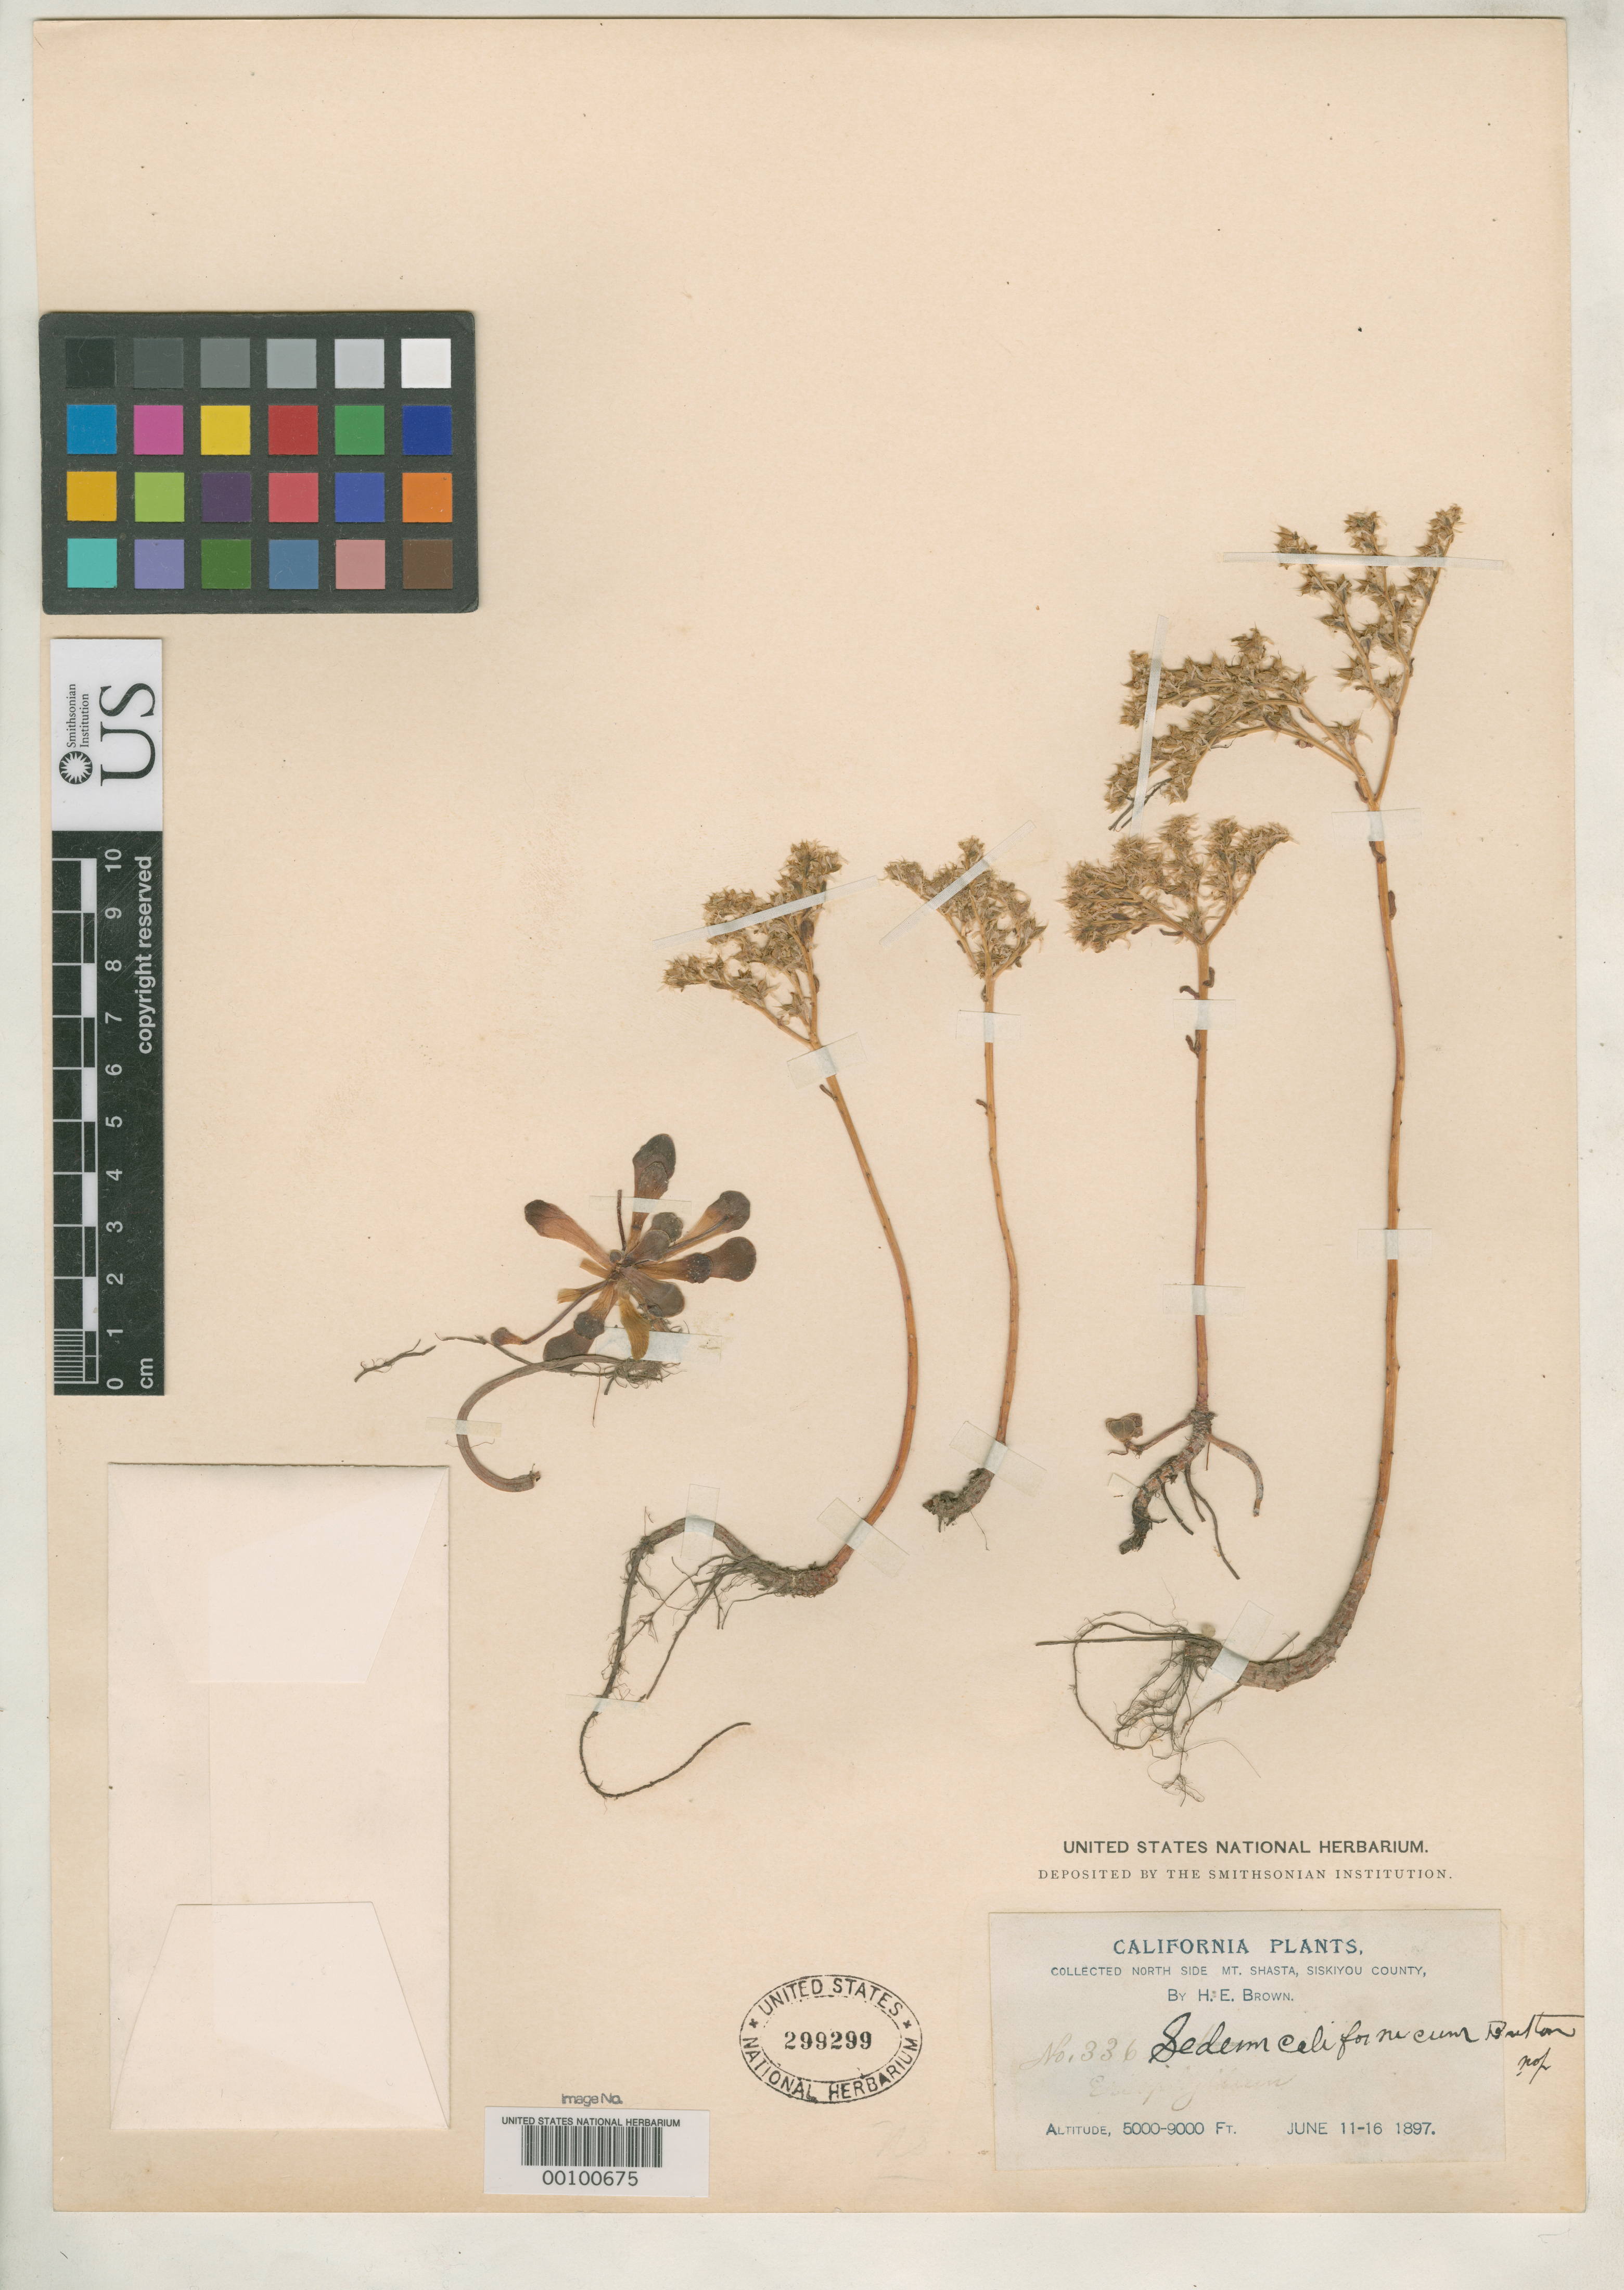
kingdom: Plantae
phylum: Tracheophyta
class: Magnoliopsida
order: Saxifragales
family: Crassulaceae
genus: Sedum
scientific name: Sedum californicum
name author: Britton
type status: Isotype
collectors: H. E. Brown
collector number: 336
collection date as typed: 11 Jun 1897 to 16 Jun 1897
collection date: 1897-06-11/1897-06-16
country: United States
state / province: California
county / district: Siskiyou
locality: North side of Mt. Shasta.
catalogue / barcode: US 299299